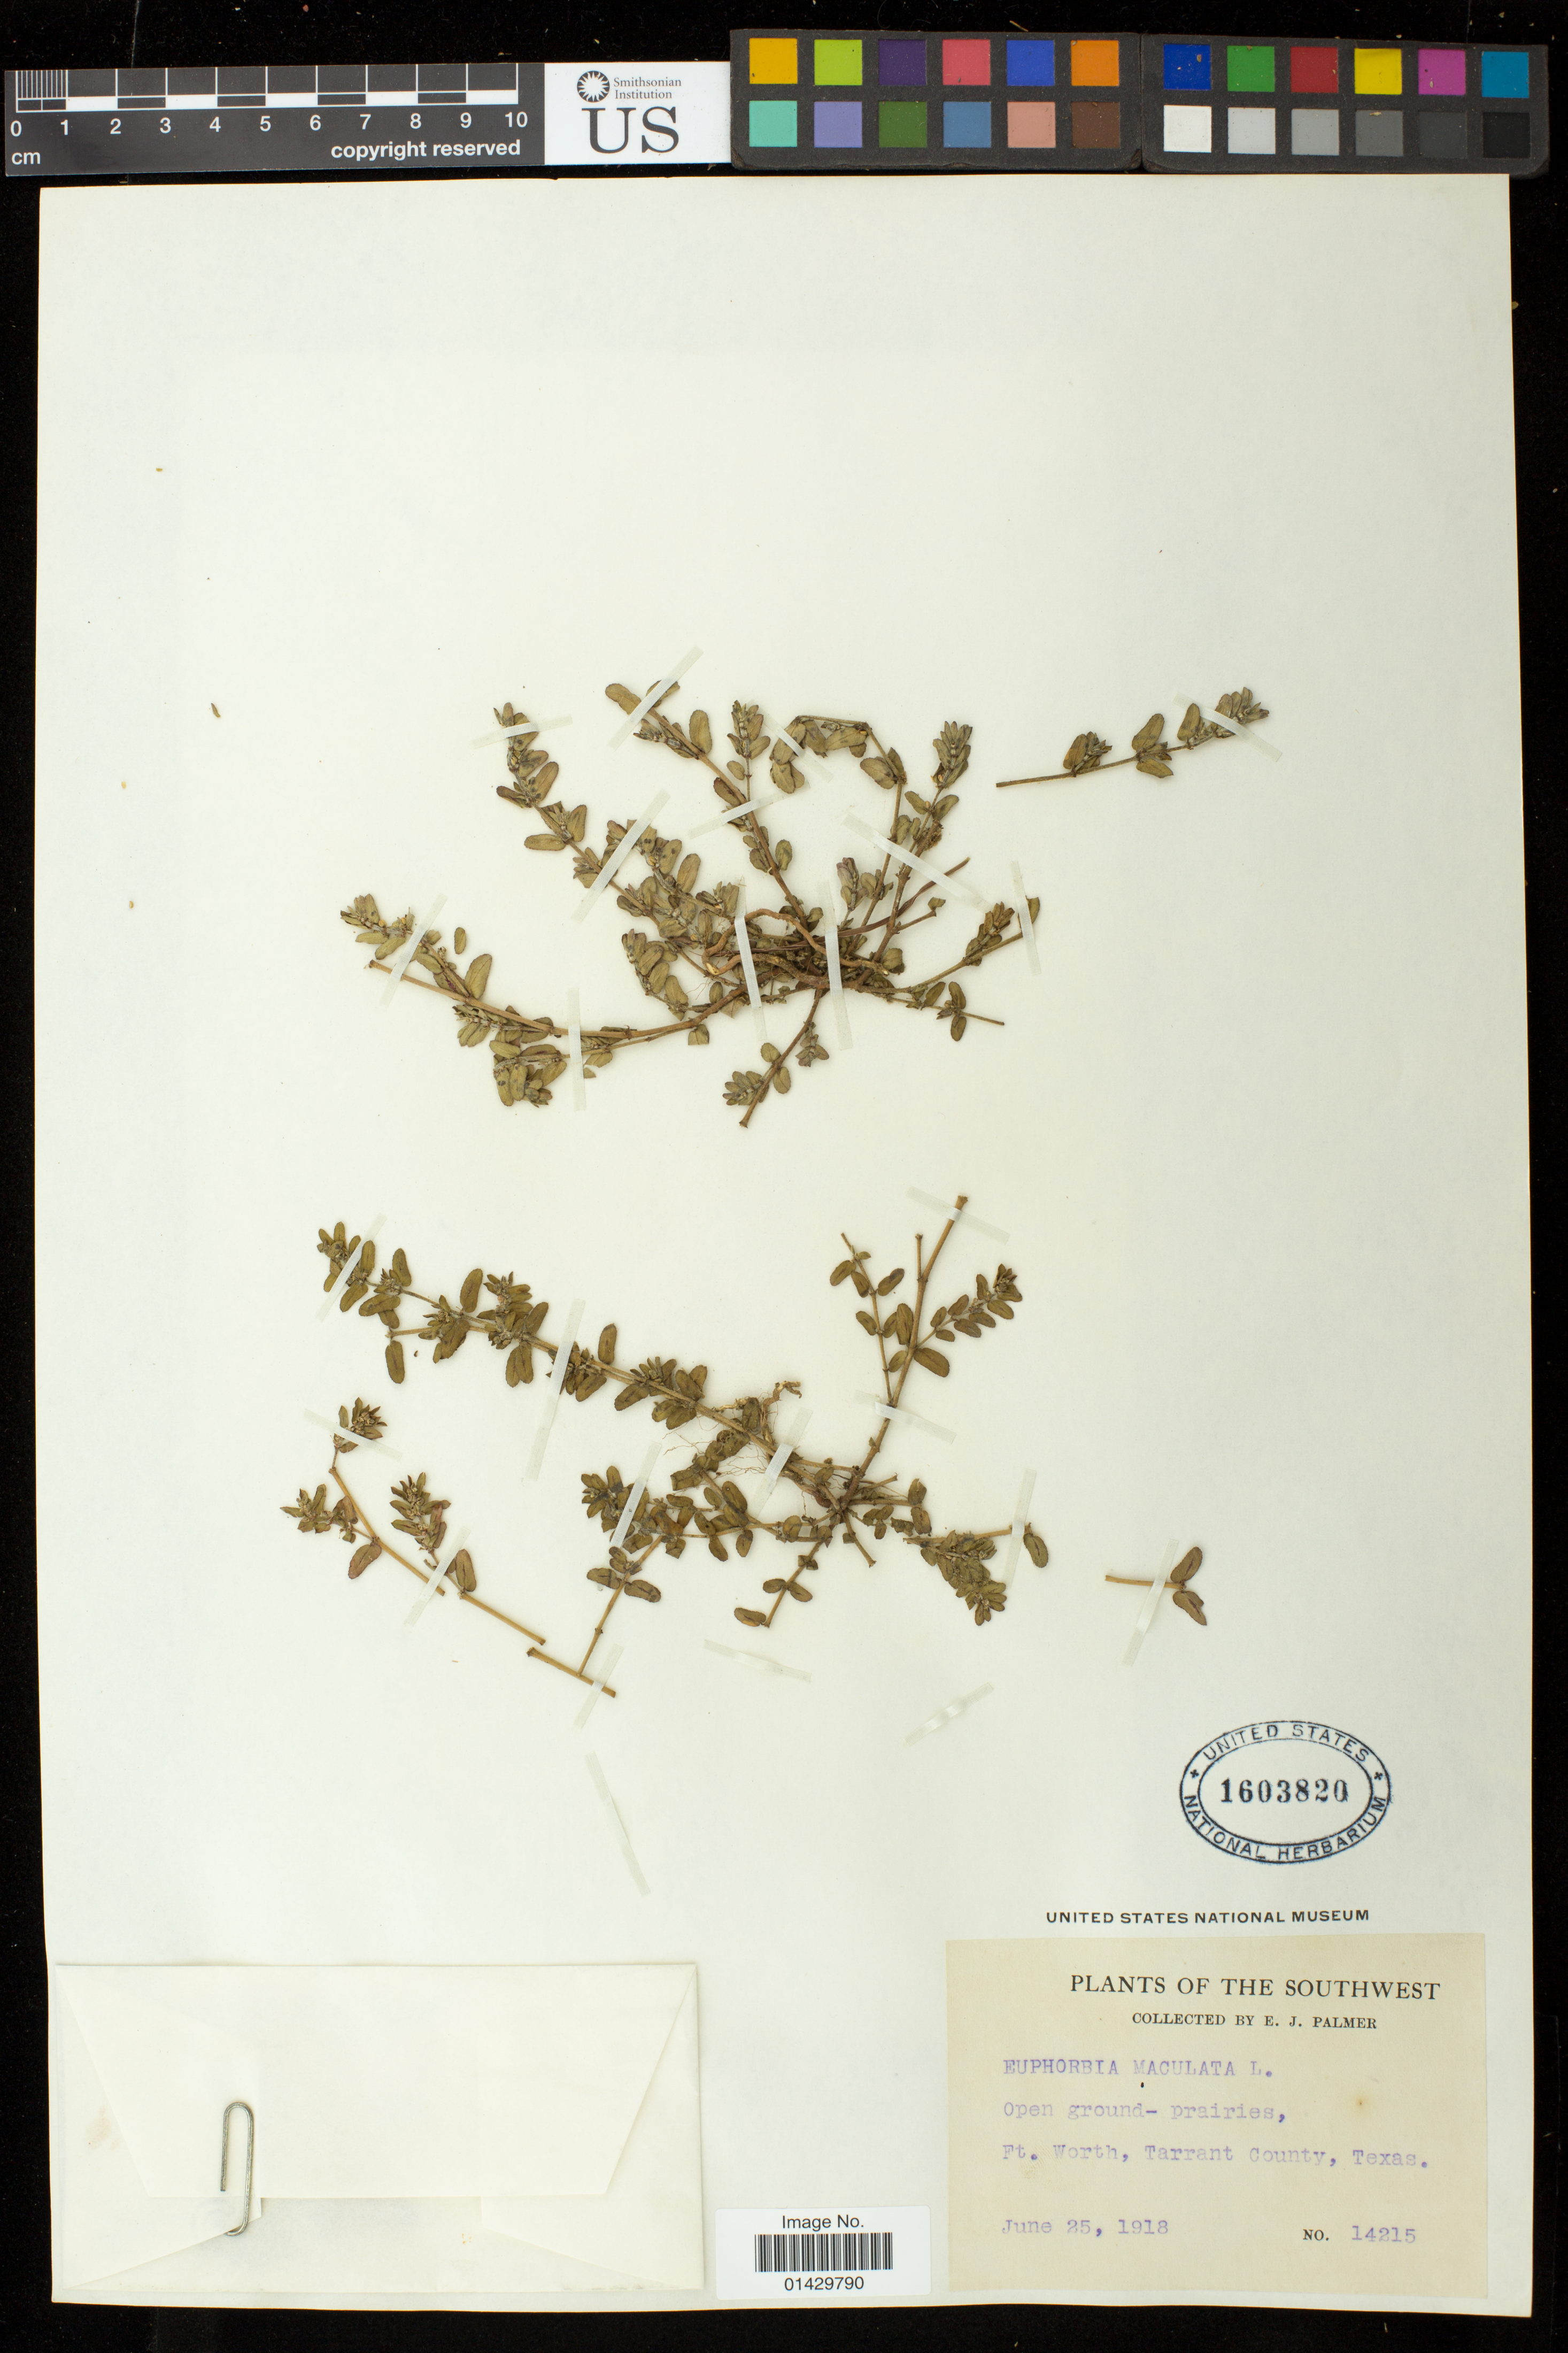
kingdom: Plantae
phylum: Tracheophyta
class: Magnoliopsida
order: Malpighiales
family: Euphorbiaceae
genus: Euphorbia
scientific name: Euphorbia maculata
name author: L.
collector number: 14215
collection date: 1918-06-25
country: United States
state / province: Texas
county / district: Tarrant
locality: Open ground- prairies, Ft. Worth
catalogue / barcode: US 1603820